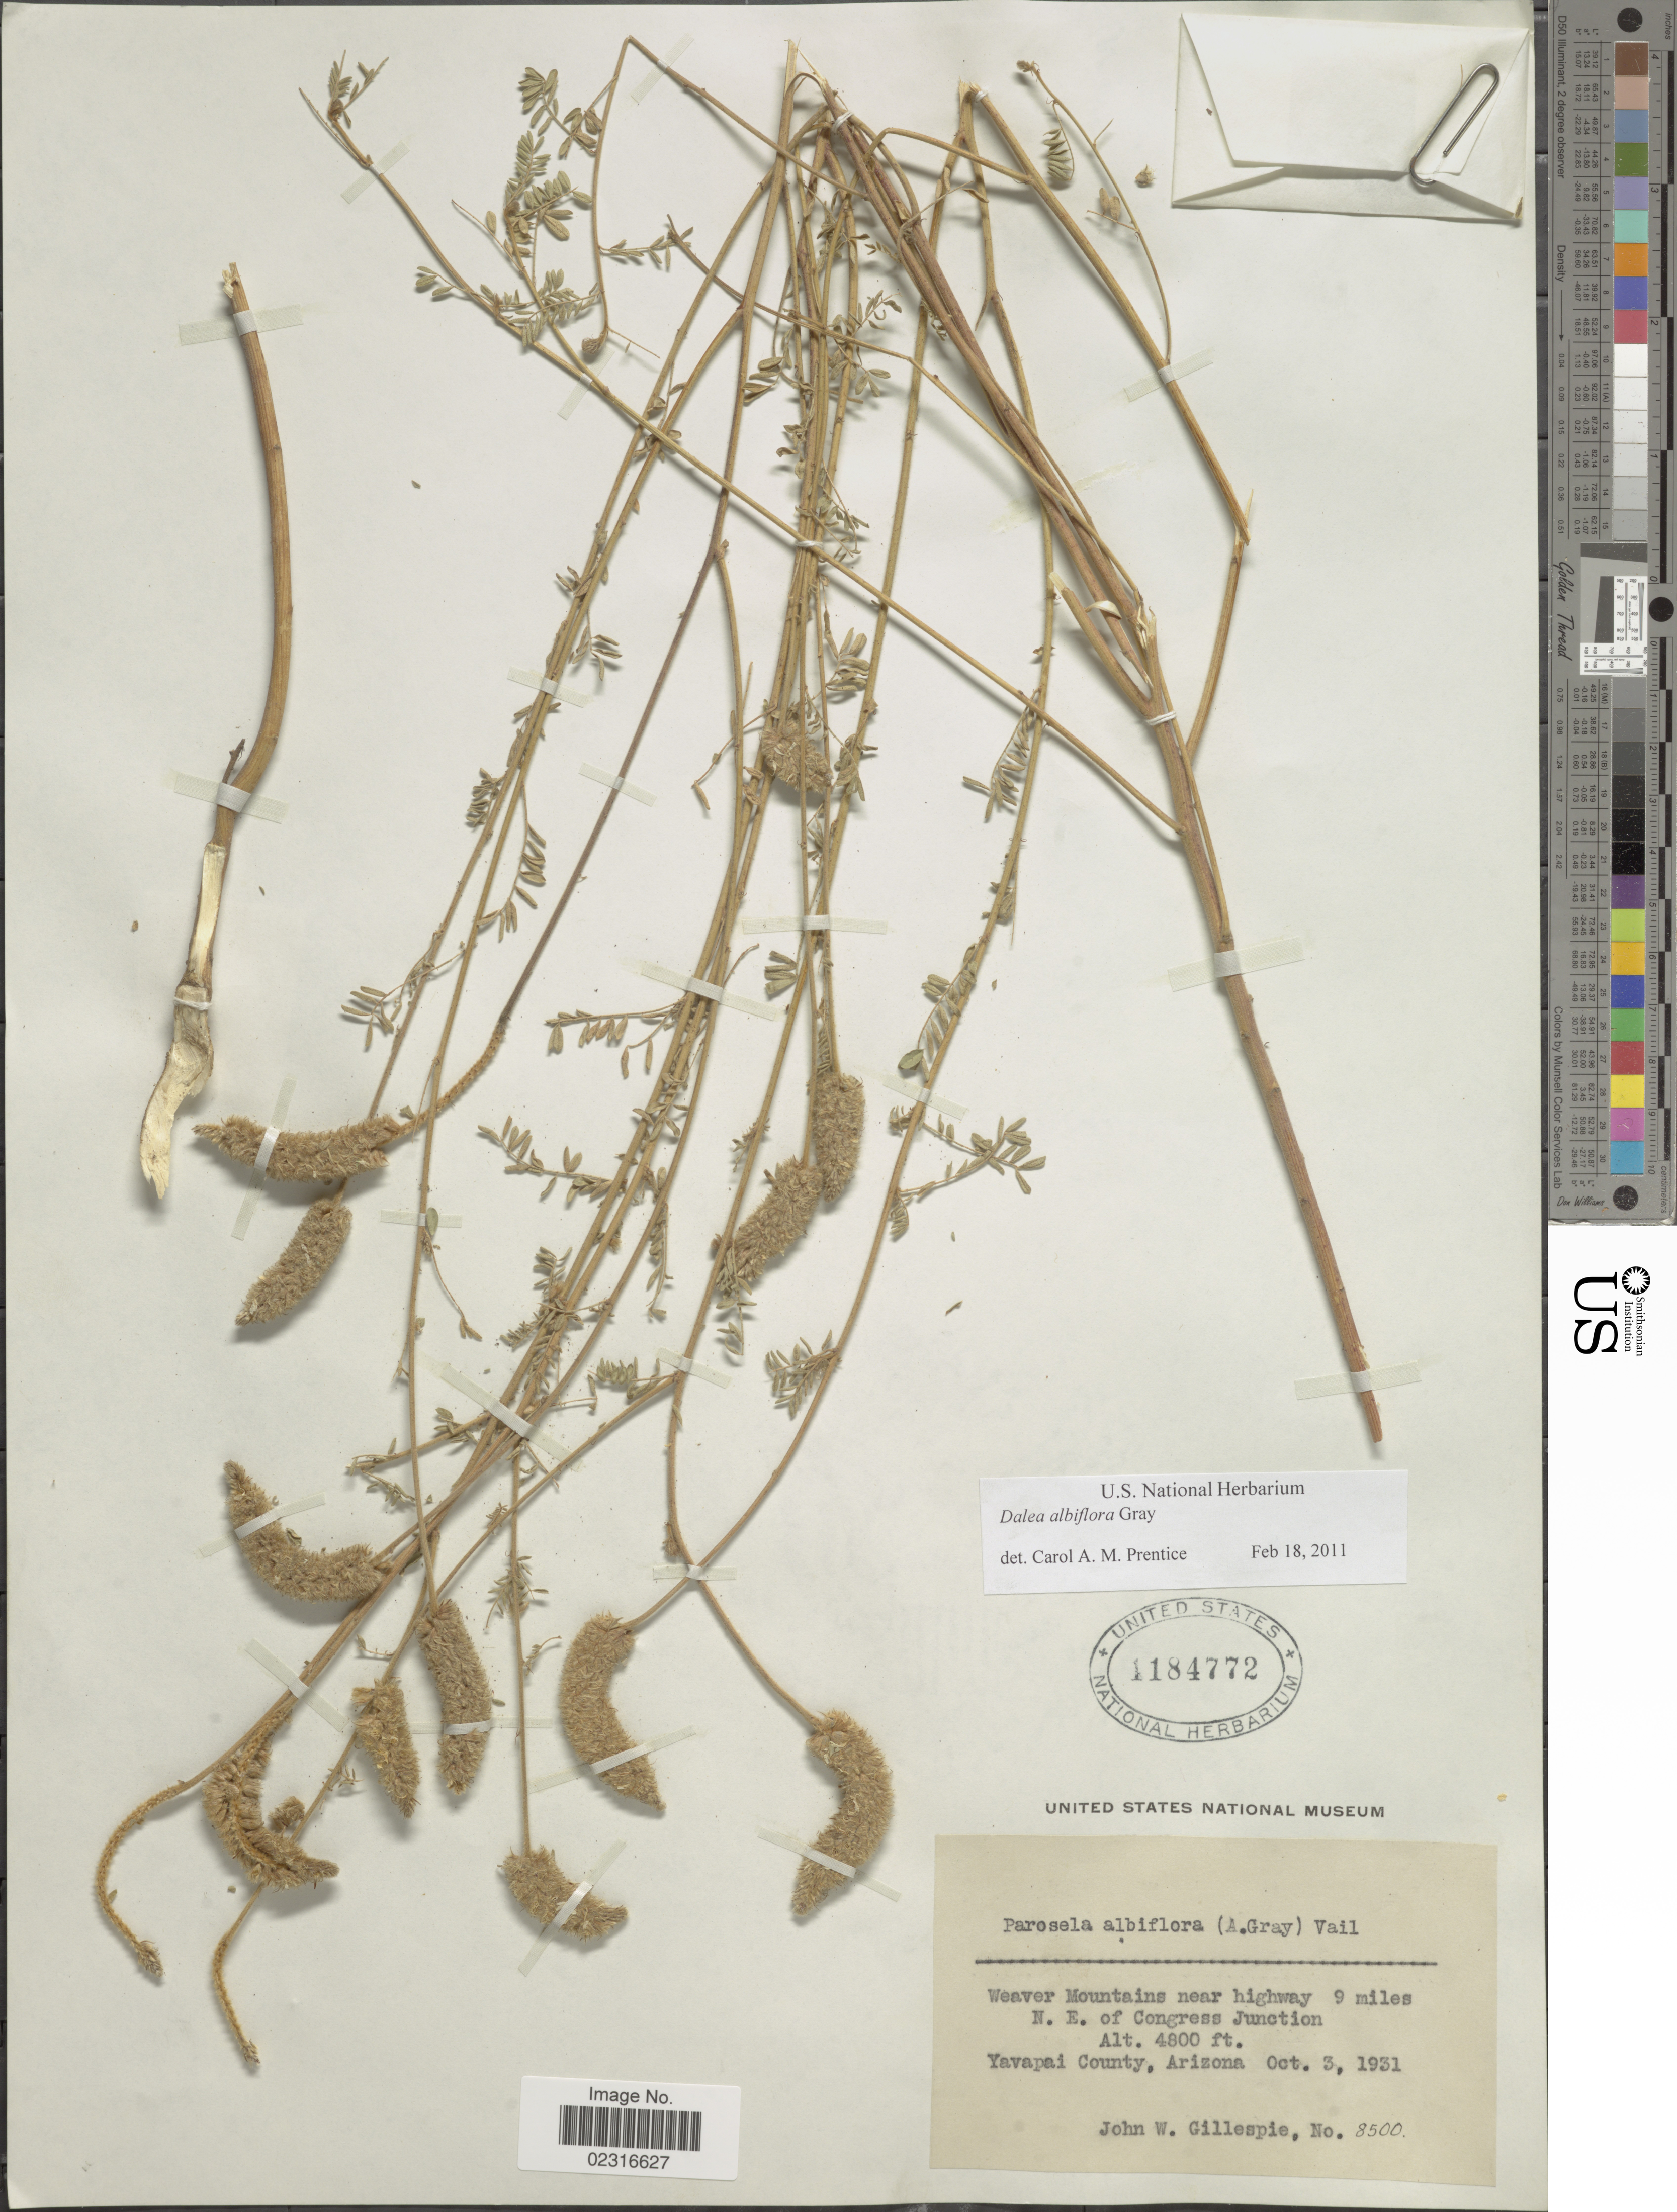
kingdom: Plantae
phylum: Tracheophyta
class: Magnoliopsida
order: Fabales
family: Fabaceae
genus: Dalea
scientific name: Dalea albiflora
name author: A. Gray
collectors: J. W. Gillespie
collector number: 8500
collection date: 1931-10-03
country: United States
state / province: Arizona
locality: Weaver Mountains near highway 9 miles N. E. of Congress Junction. Yavapai County.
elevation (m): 1463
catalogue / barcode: US 1184772